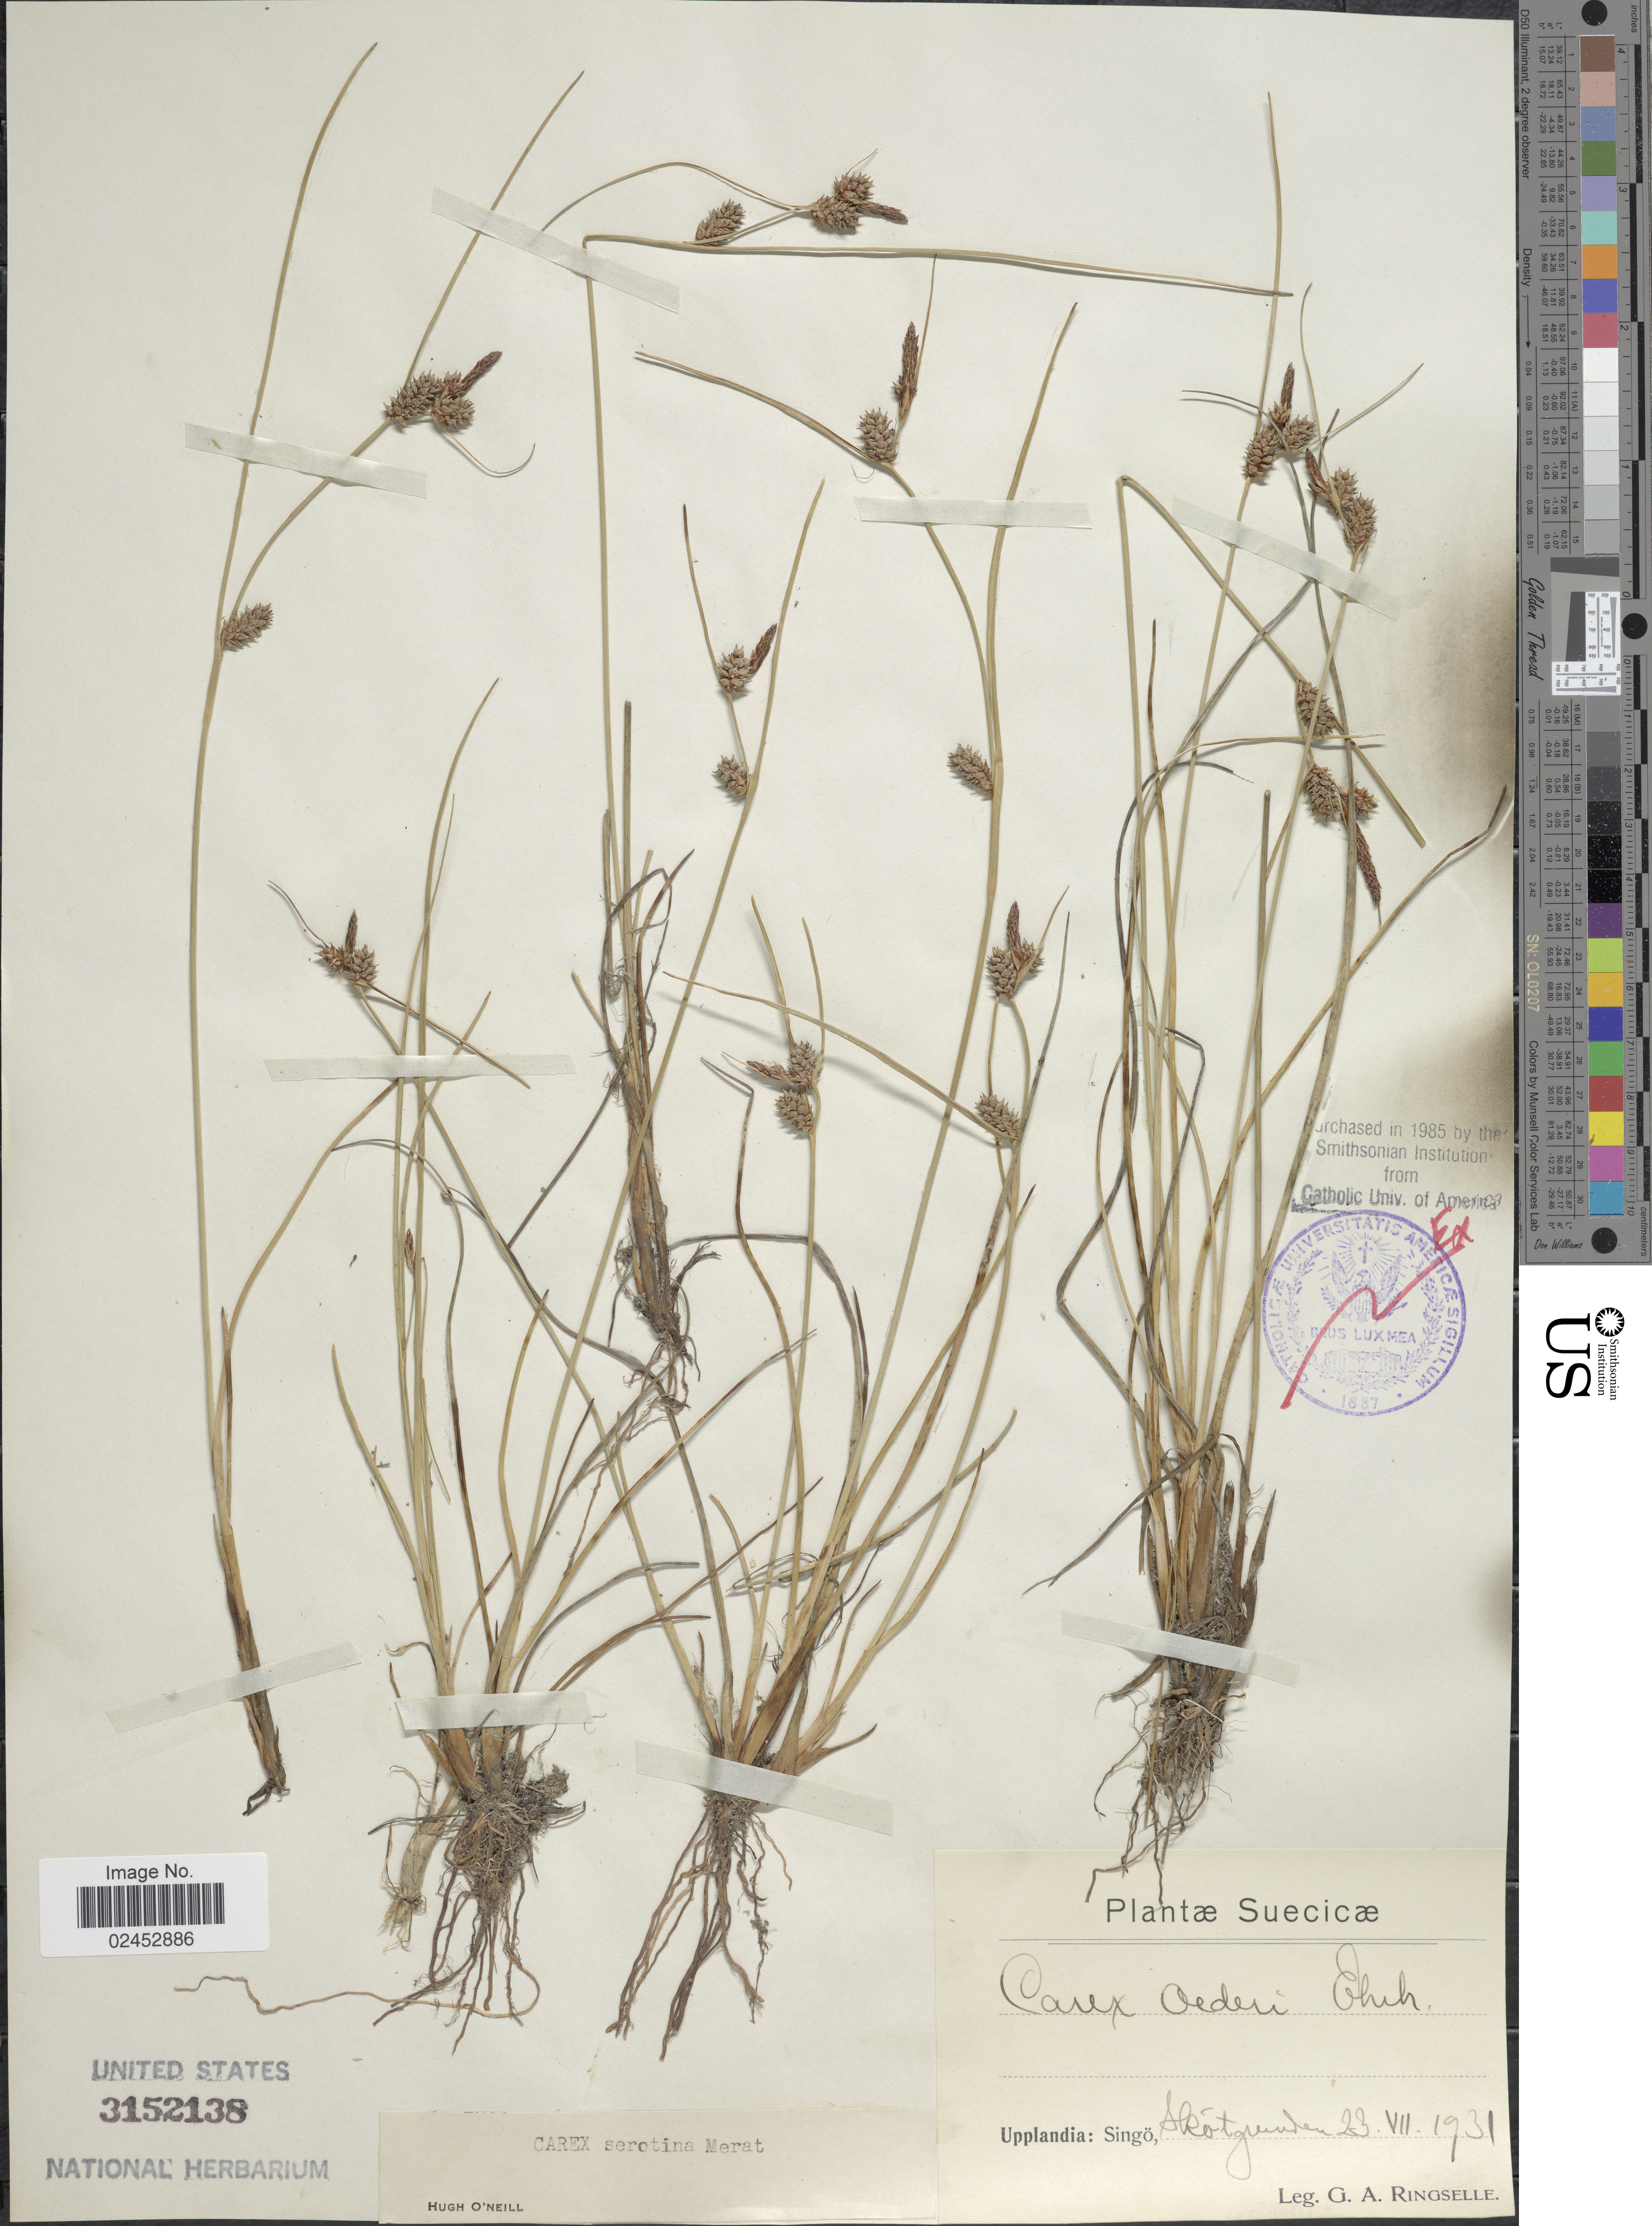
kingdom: Plantae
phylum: Tracheophyta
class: Liliopsida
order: Poales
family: Cyperaceae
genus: Carex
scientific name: Carex oederi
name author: Retz.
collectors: G. Ringselle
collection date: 1931-07-23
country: Sweden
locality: Suecicae, Upplandia: Singo, Skotgrunden.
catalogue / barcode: US 3152138